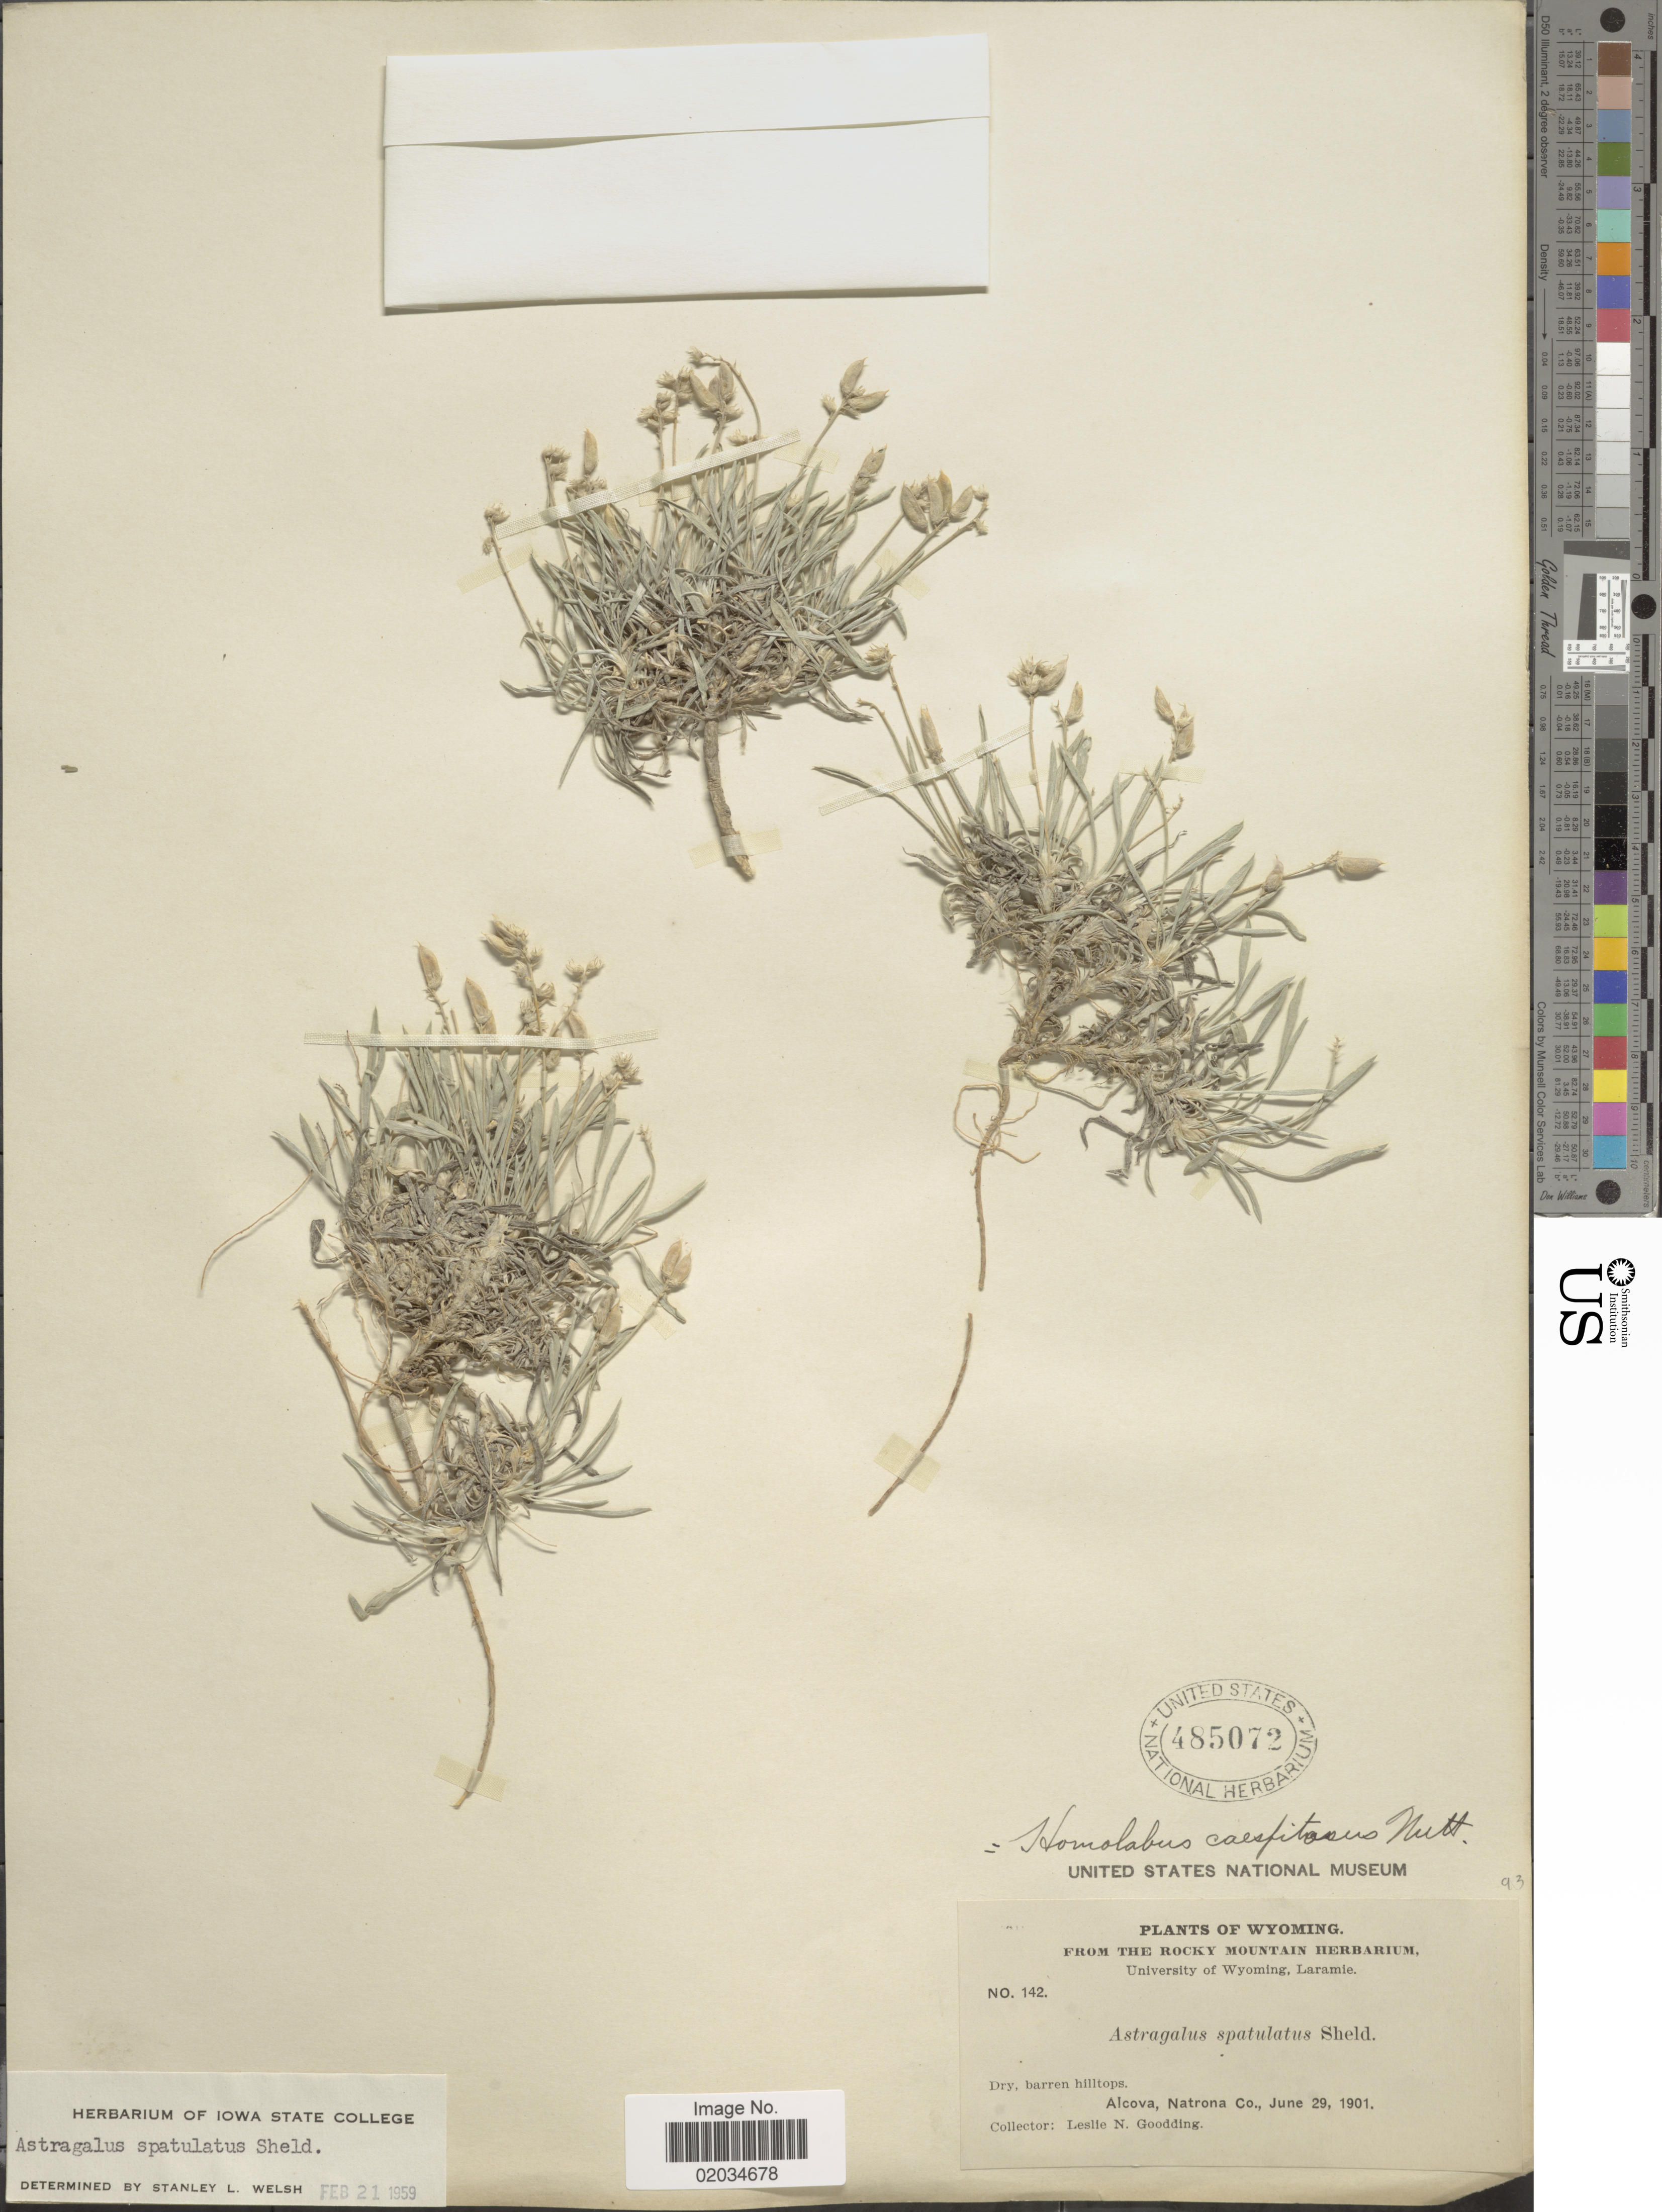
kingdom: Plantae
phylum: Tracheophyta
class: Magnoliopsida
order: Fabales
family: Fabaceae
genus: Astragalus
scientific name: Astragalus spatulatus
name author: E. Sheld.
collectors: L. N. Goodding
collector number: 142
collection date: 1901-06-29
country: United States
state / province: Wyoming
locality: Alcova, Natrona Co.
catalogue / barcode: US 485072